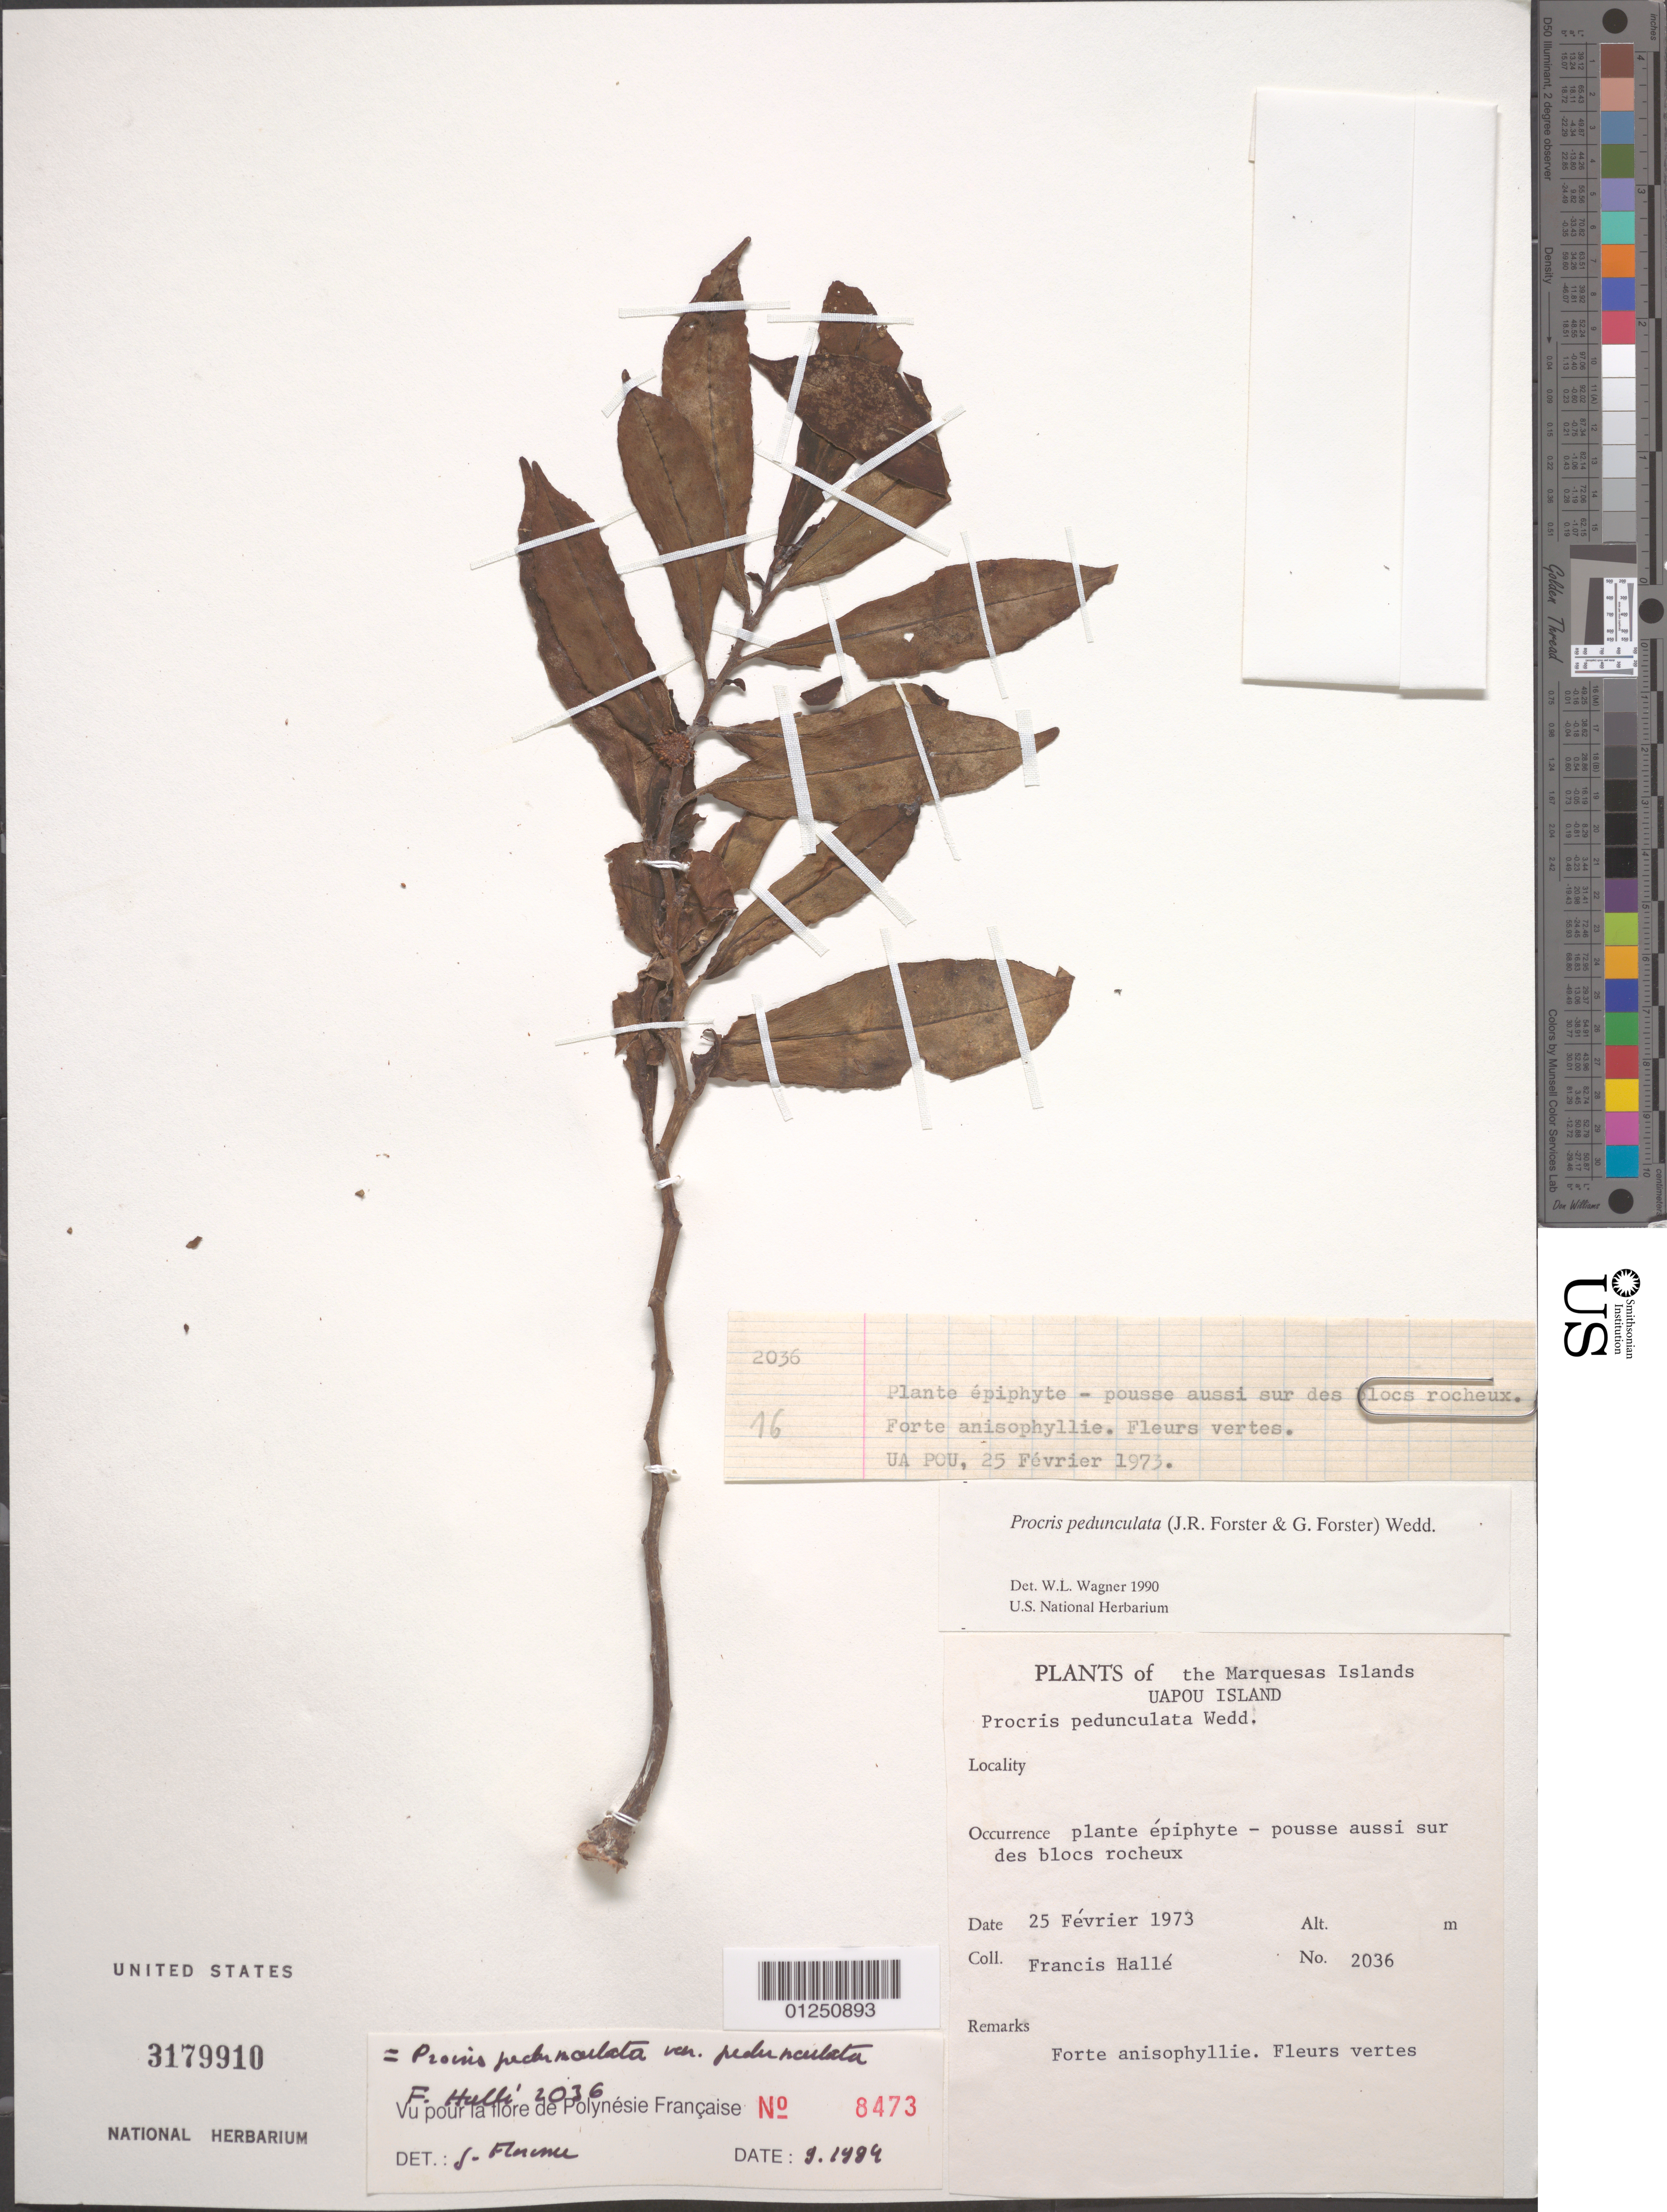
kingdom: Plantae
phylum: Tracheophyta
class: Magnoliopsida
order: Rosales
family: Urticaceae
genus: Procris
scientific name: Procris pedunculata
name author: (J.R. Forst. & G. Forst.) Wedd.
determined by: Wagner, W. L., (BOT), Smithsonian Institution - National Museum of Natural History (UNITED STATES)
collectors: F. Hallé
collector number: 2036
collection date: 1973-02-25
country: French Polynesia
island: Ua Pou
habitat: epiphyte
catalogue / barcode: US 3179910